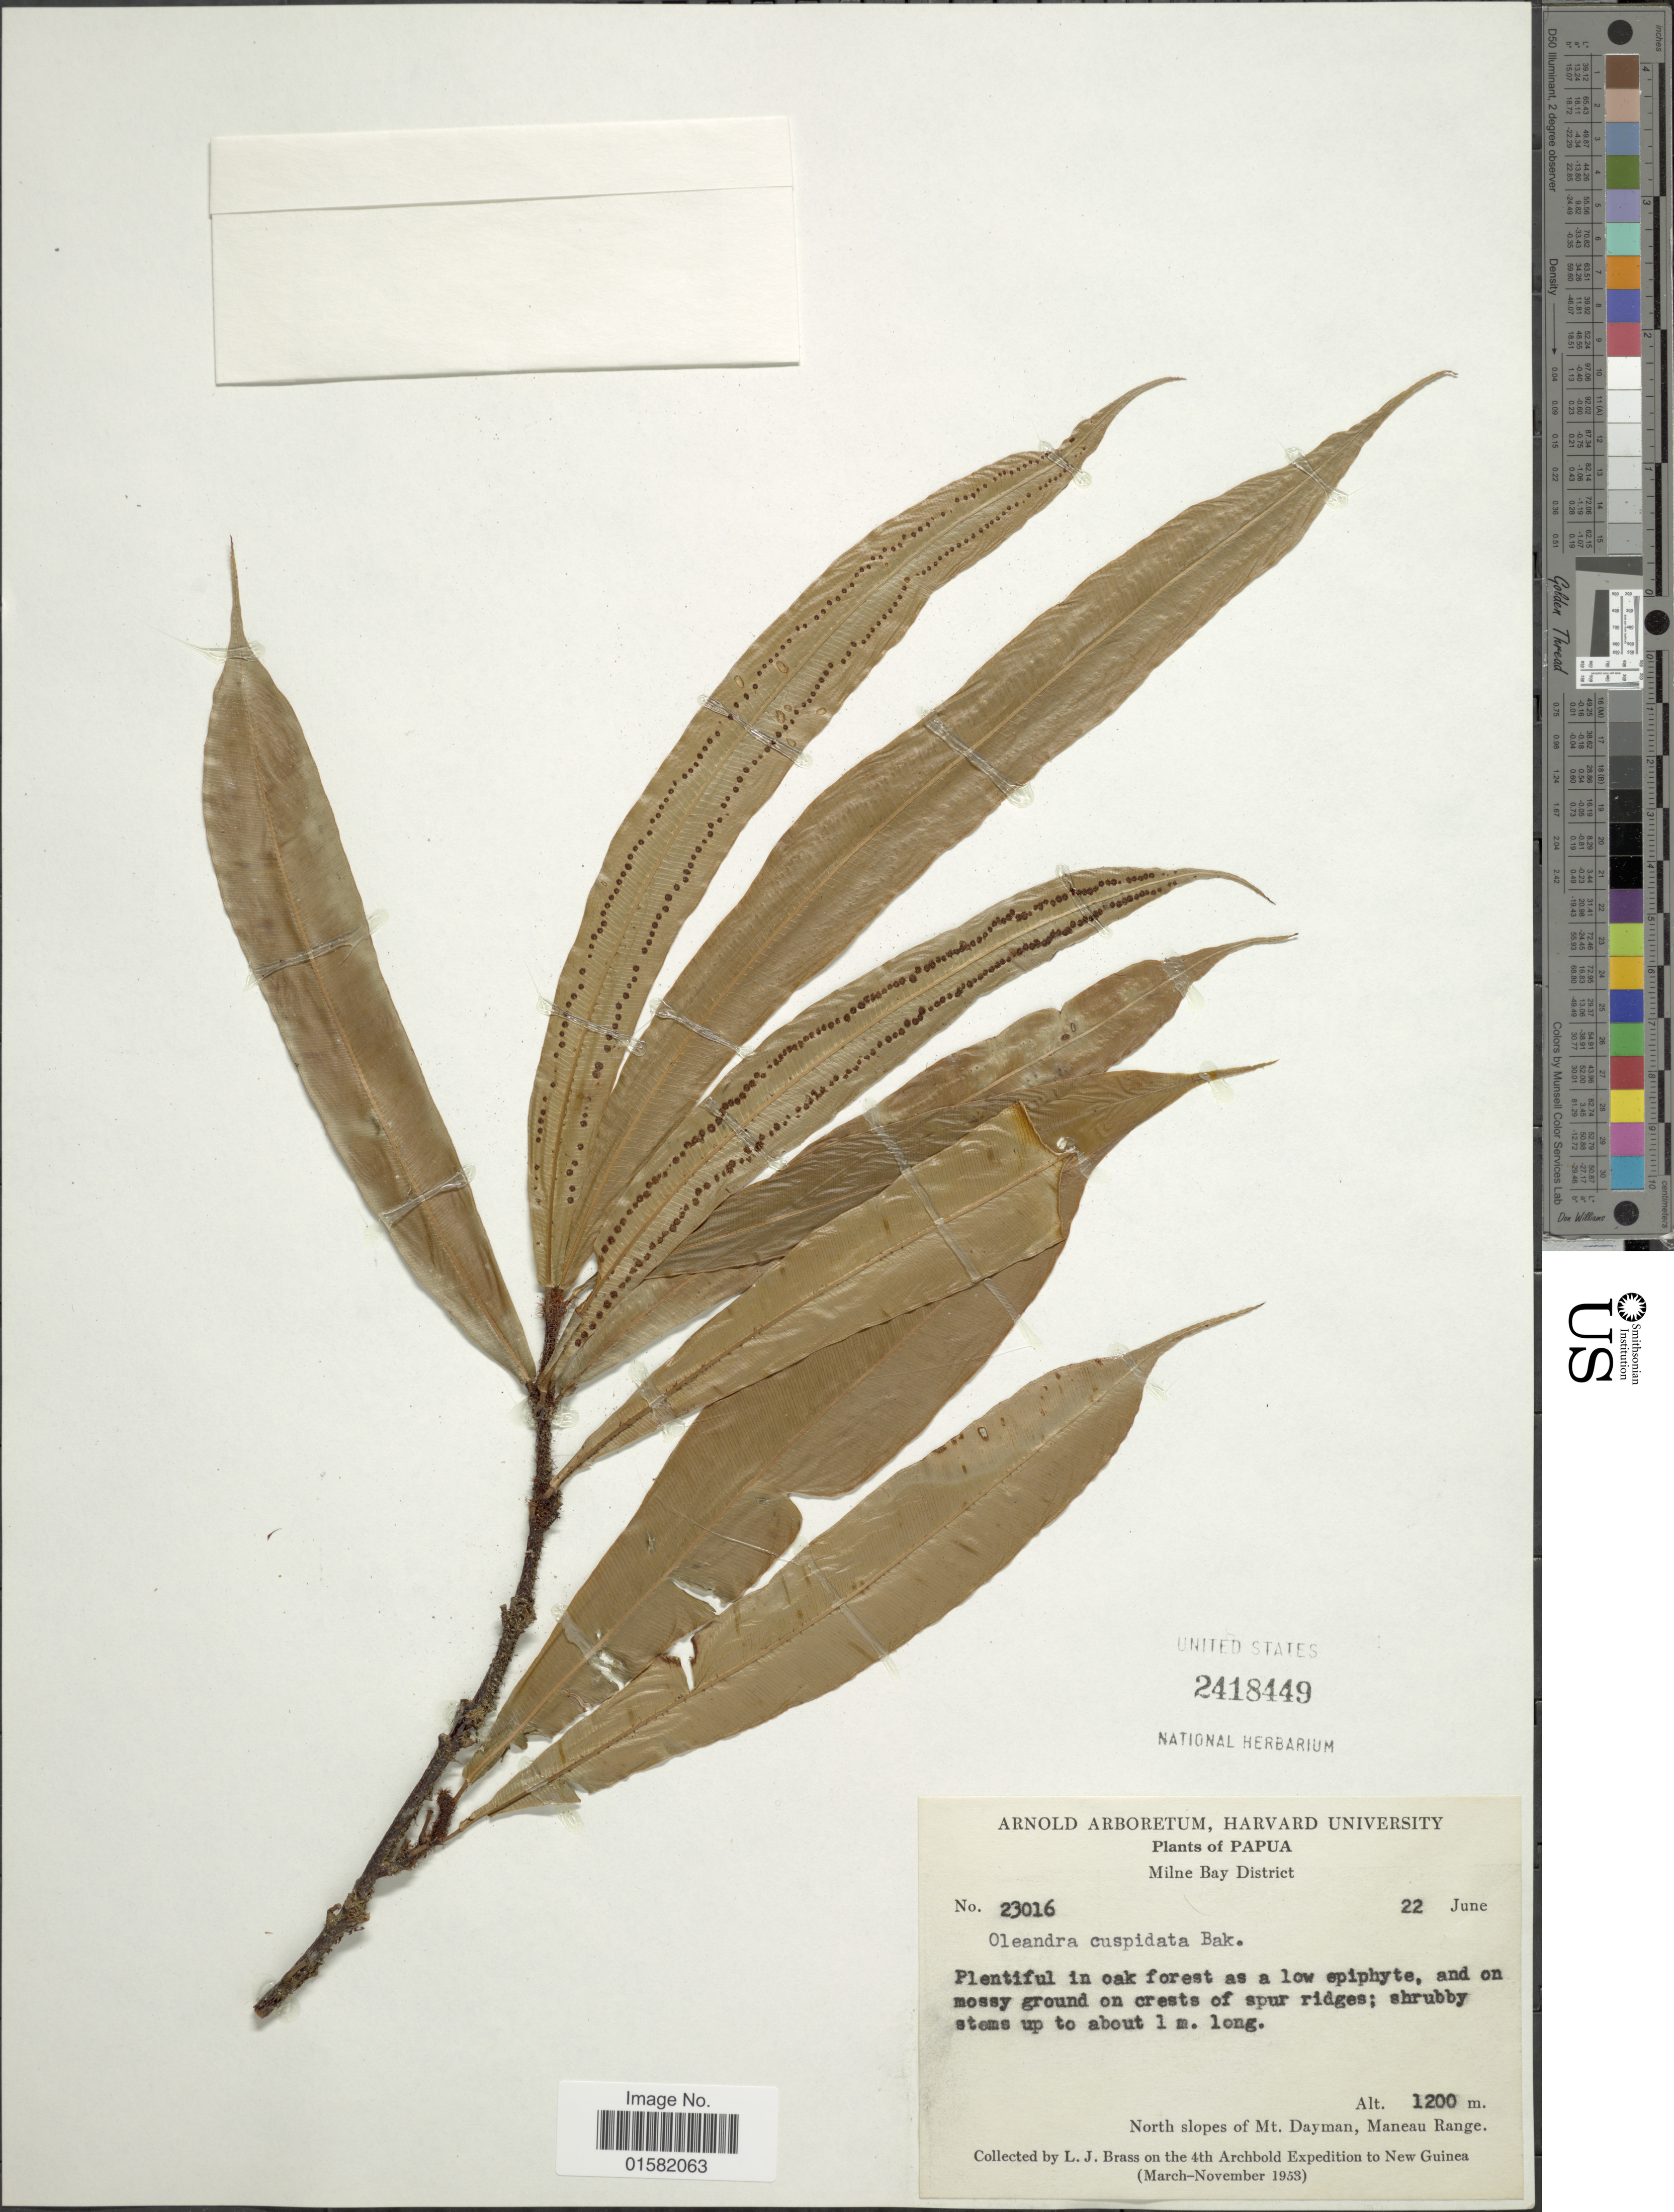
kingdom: Plantae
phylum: Tracheophyta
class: Polypodiopsida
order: Polypodiales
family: Oleandraceae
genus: Oleandra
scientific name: Oleandra cuspidata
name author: Baker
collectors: L. J. Brass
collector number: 23016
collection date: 1953-06-22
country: Papua New Guinea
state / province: Milne Bay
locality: Papua, Milne Bay District, North slopes of Mt. Dayman, Maneau Range.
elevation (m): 1200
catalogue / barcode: US 2418449